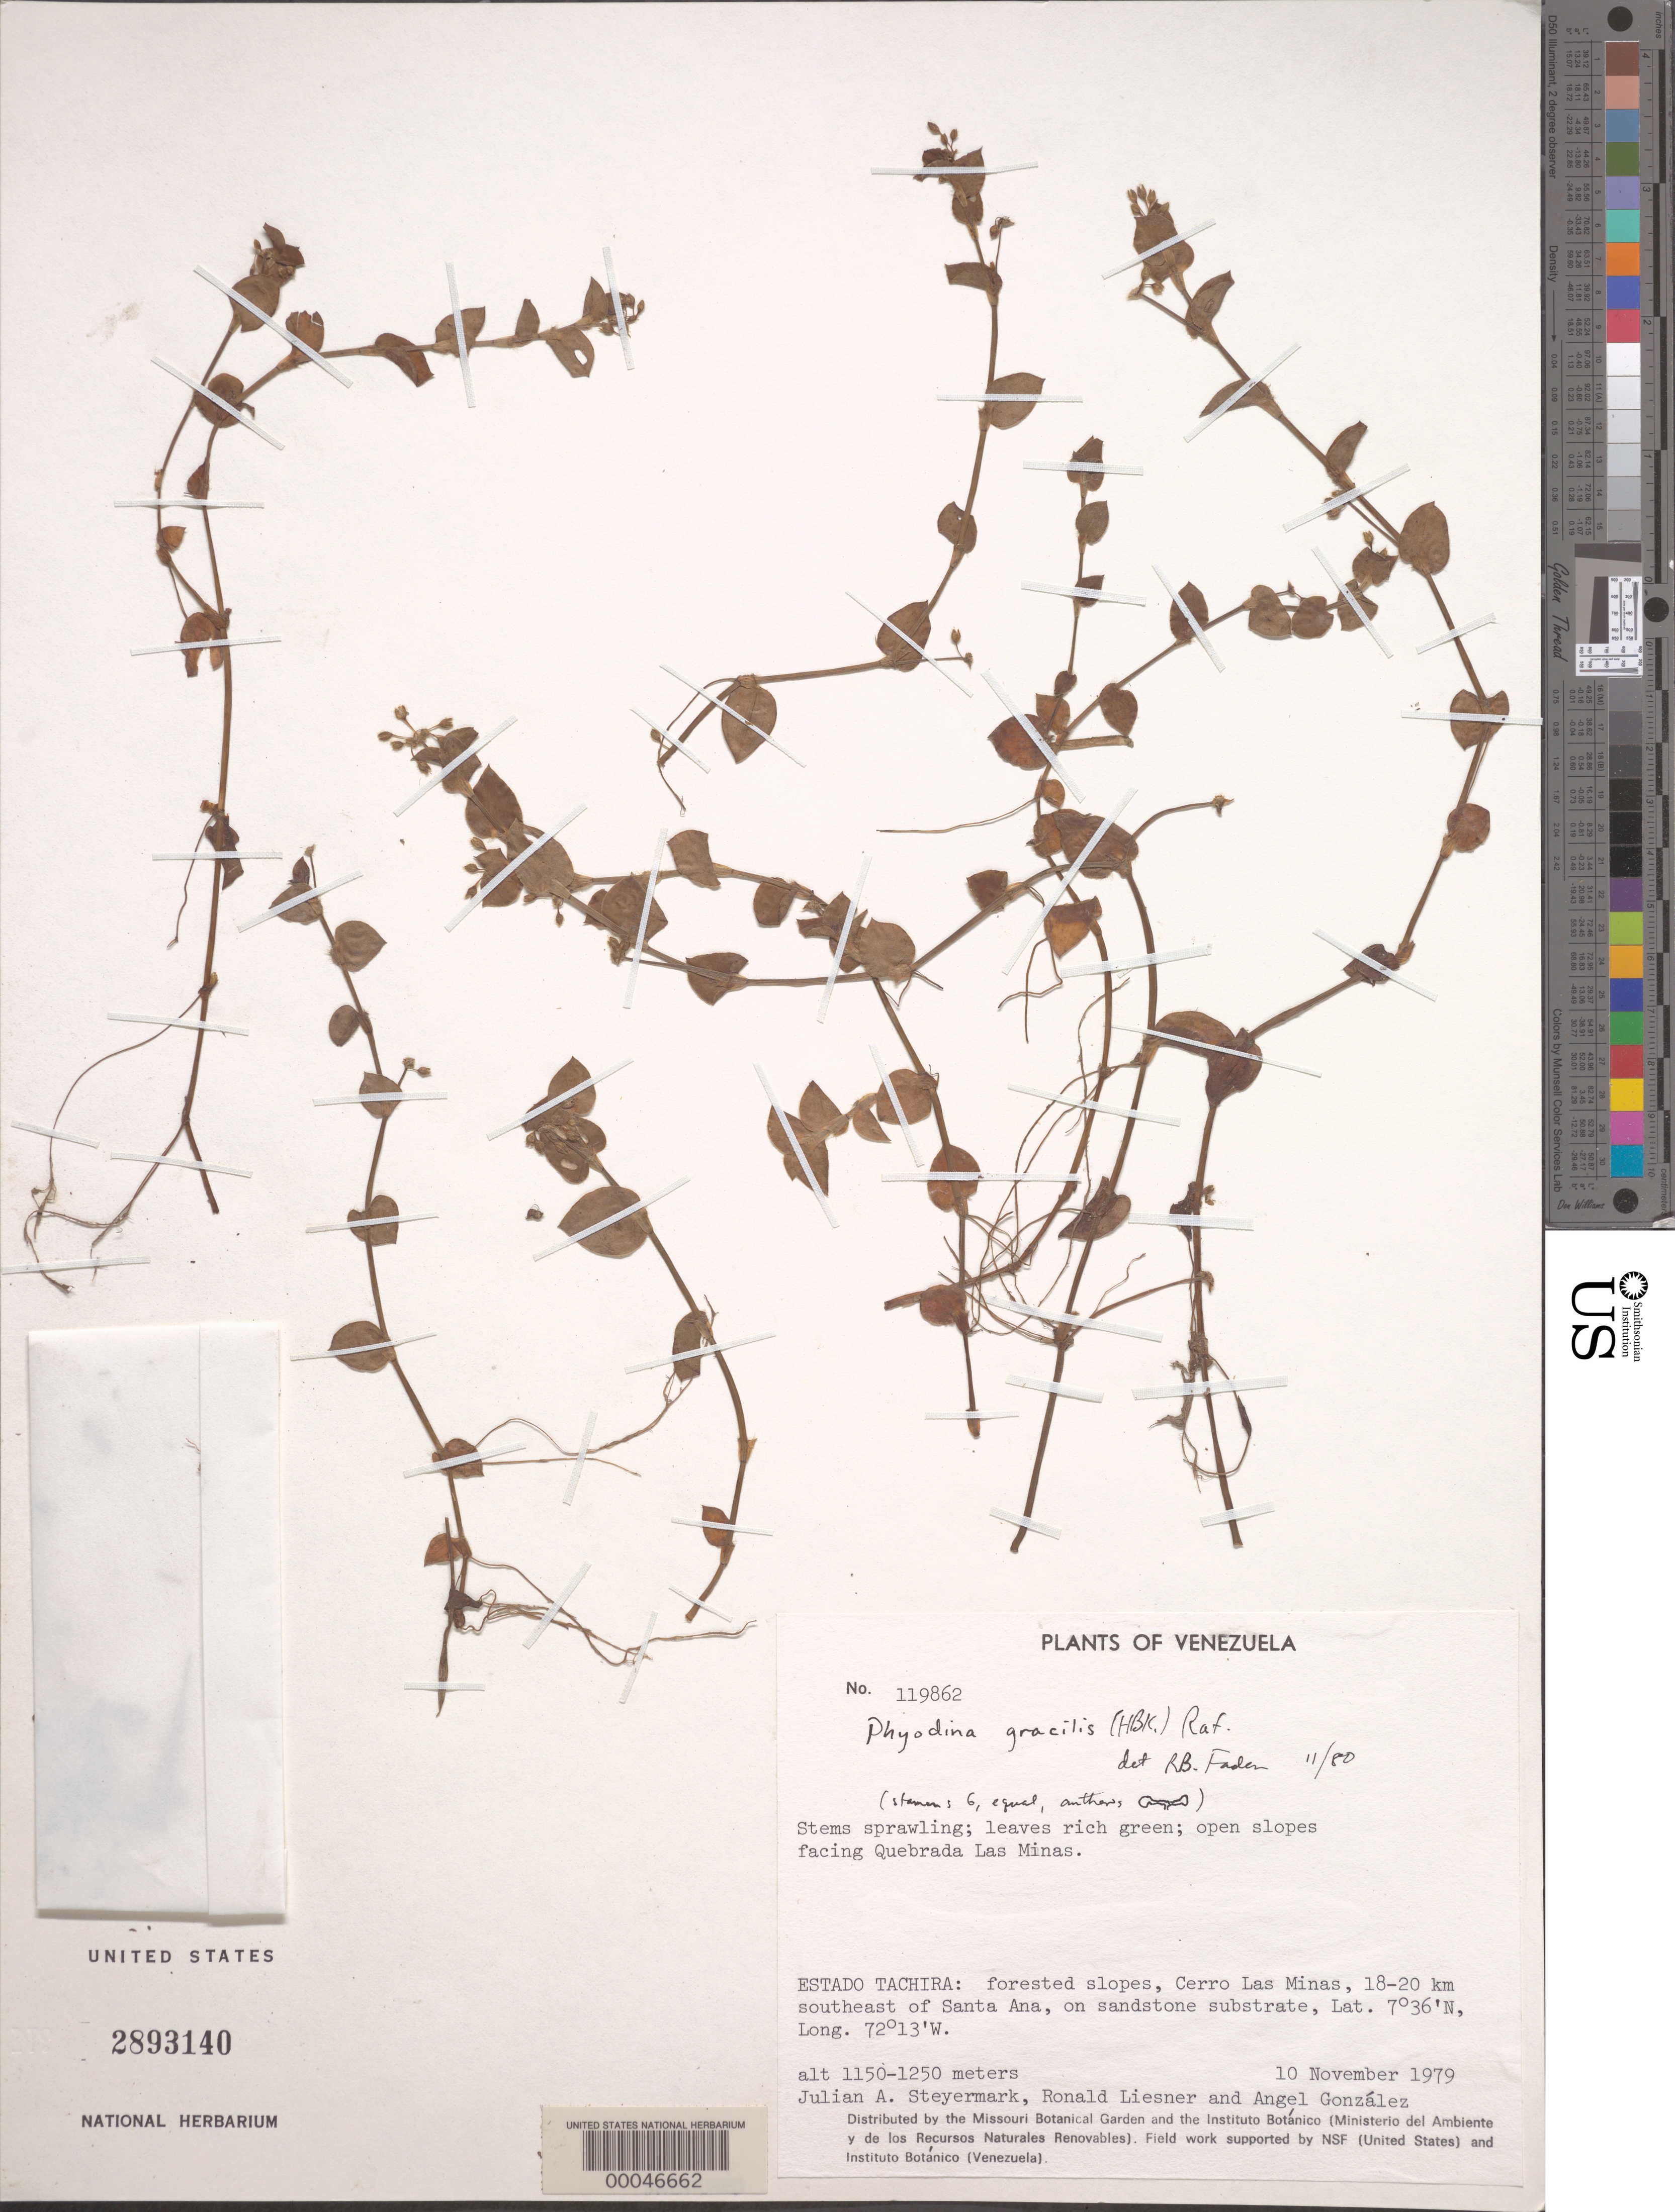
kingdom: Plantae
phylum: Tracheophyta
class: Liliopsida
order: Commelinales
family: Commelinaceae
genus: Callisia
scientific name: Callisia gracilis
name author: (Kunth) D.R. Hunt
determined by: Faden, Robert B., (US), Smithsonian Institution - National Museum of Natural History (UNITED STATES)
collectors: J. Steyermark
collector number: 119862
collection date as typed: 10 Nov 1979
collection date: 1979-11-10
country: Venezuela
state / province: Tachira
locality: Cerro las minas, se of santa ana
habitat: Sandstone, slope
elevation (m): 1150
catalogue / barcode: US 2893140